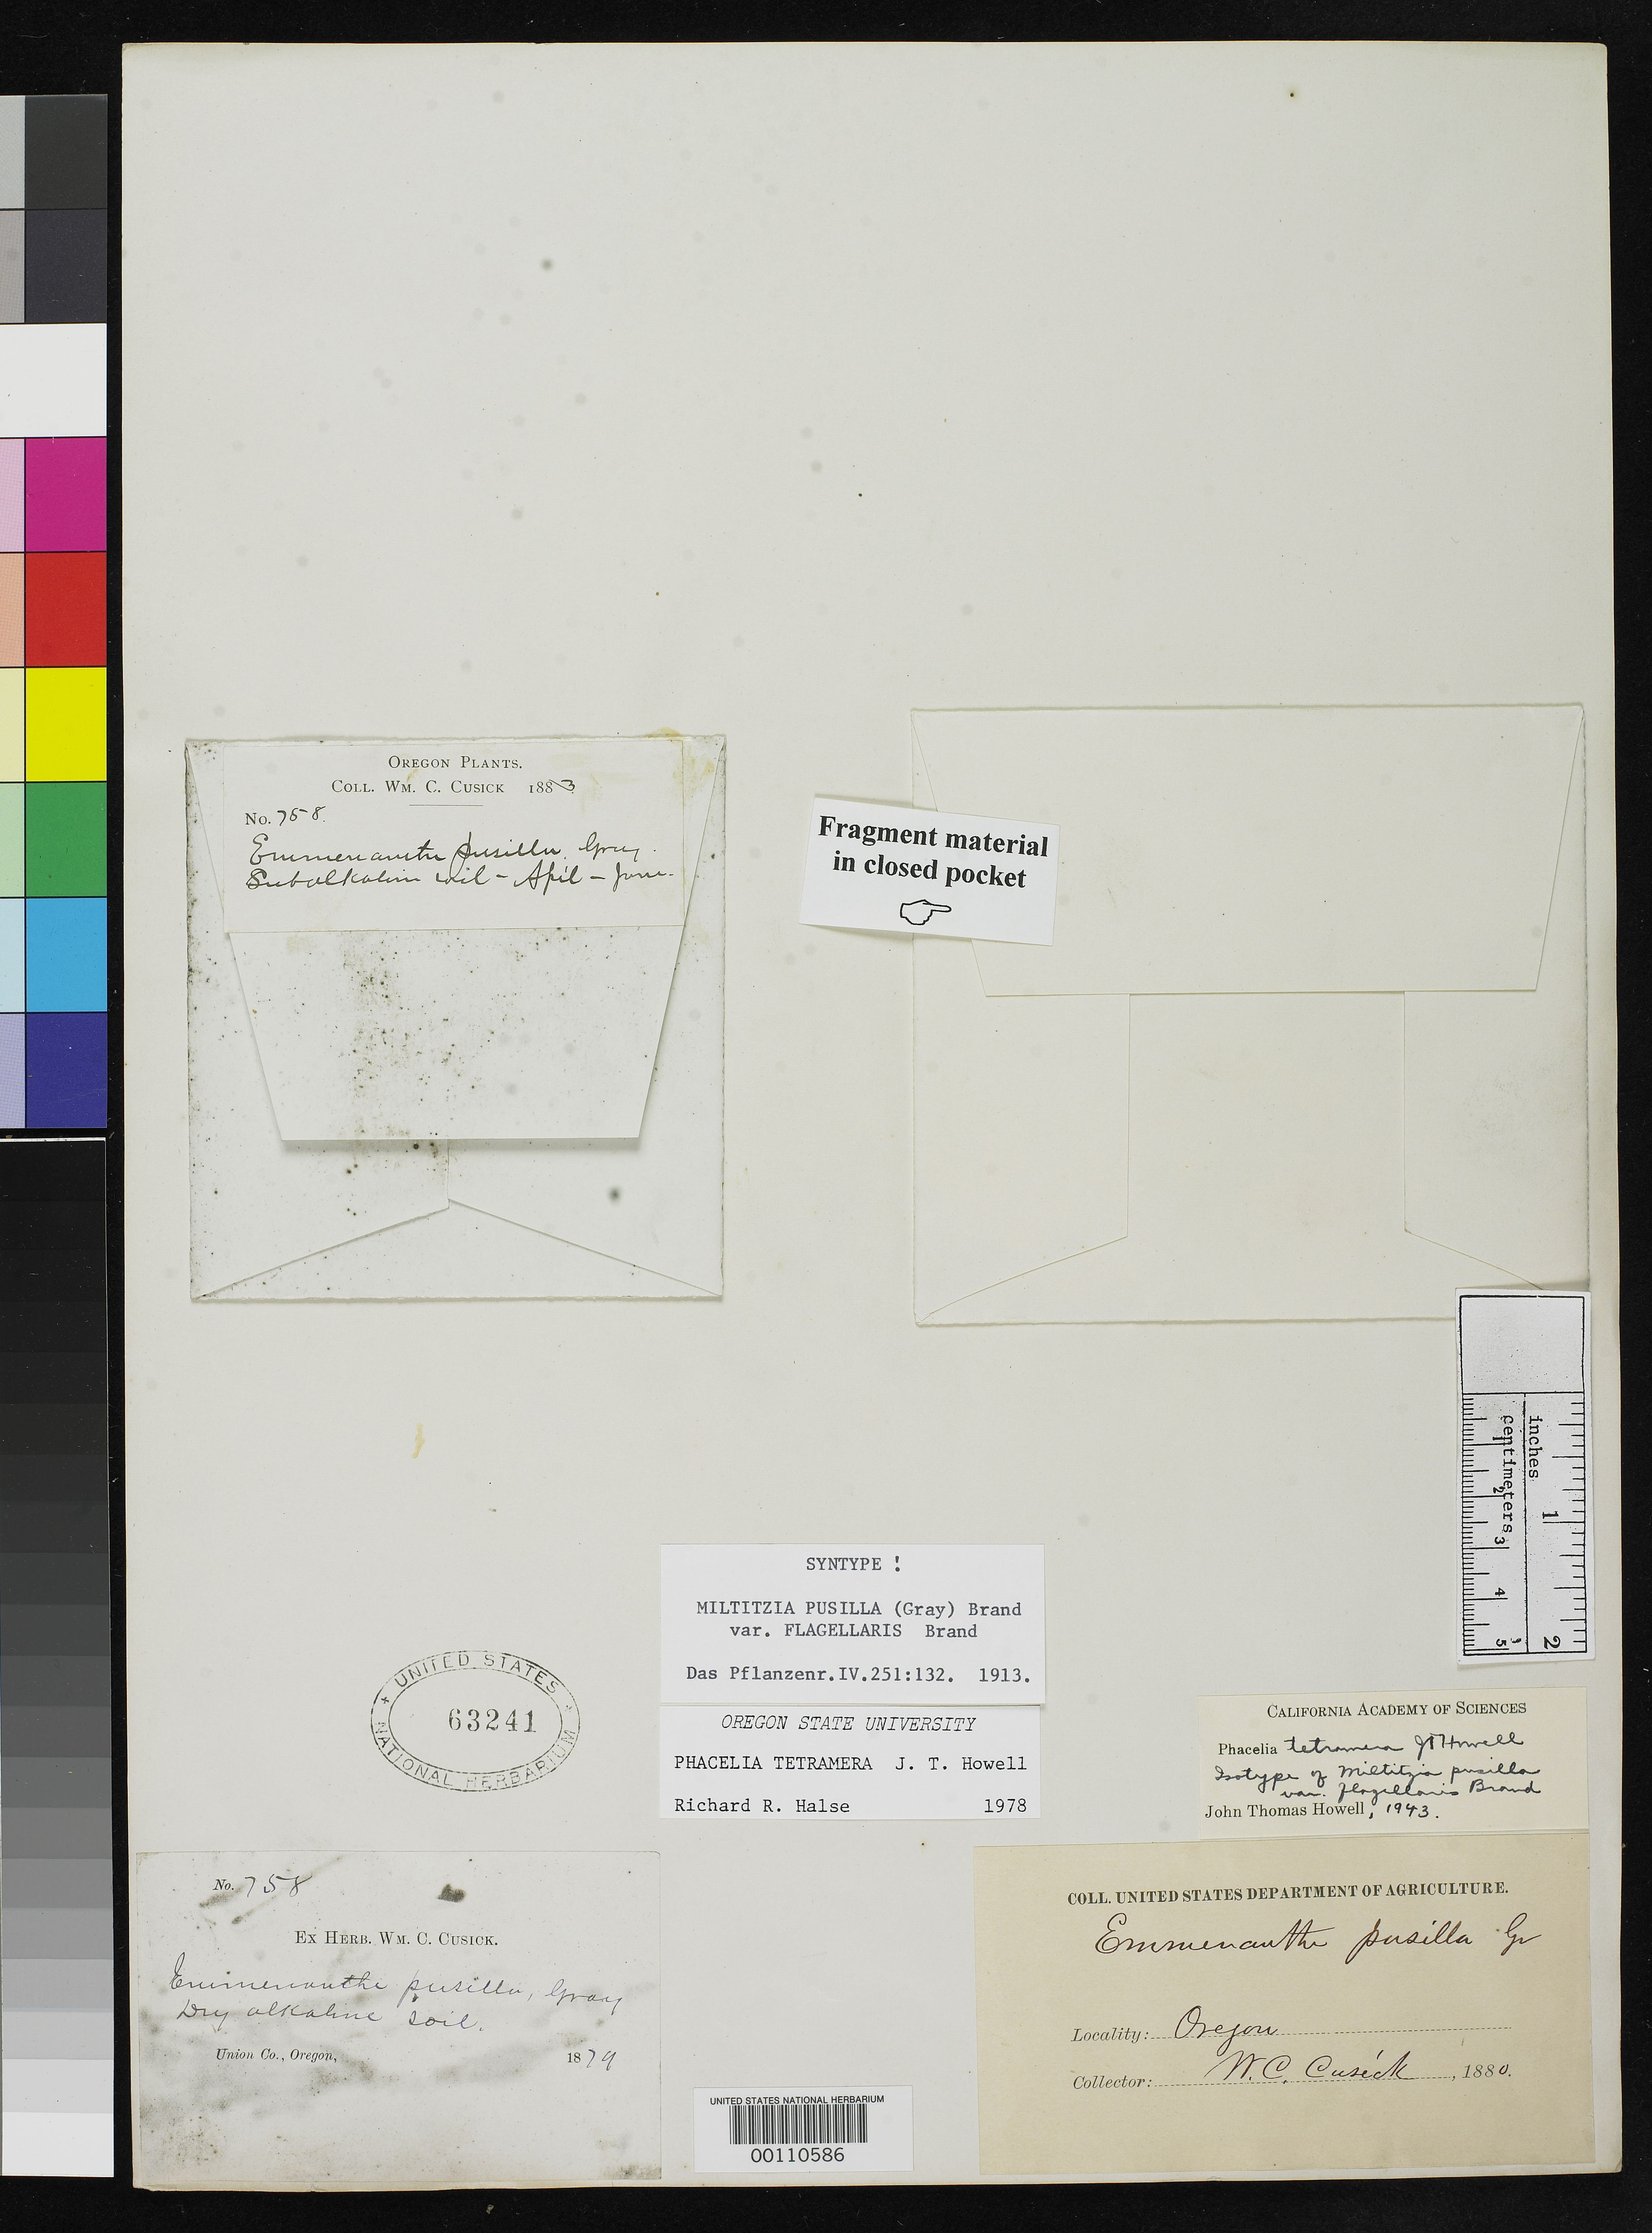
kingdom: Plantae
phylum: Tracheophyta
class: Magnoliopsida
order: Boraginales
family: Hydrophyllaceae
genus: Miltitzia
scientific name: Miltitzia pusilla var. flagellaris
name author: Brand in Engl.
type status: Syntype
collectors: W. C. Cusick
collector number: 758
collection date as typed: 1879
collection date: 1879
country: United States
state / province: Oregon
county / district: Union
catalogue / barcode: US 63241